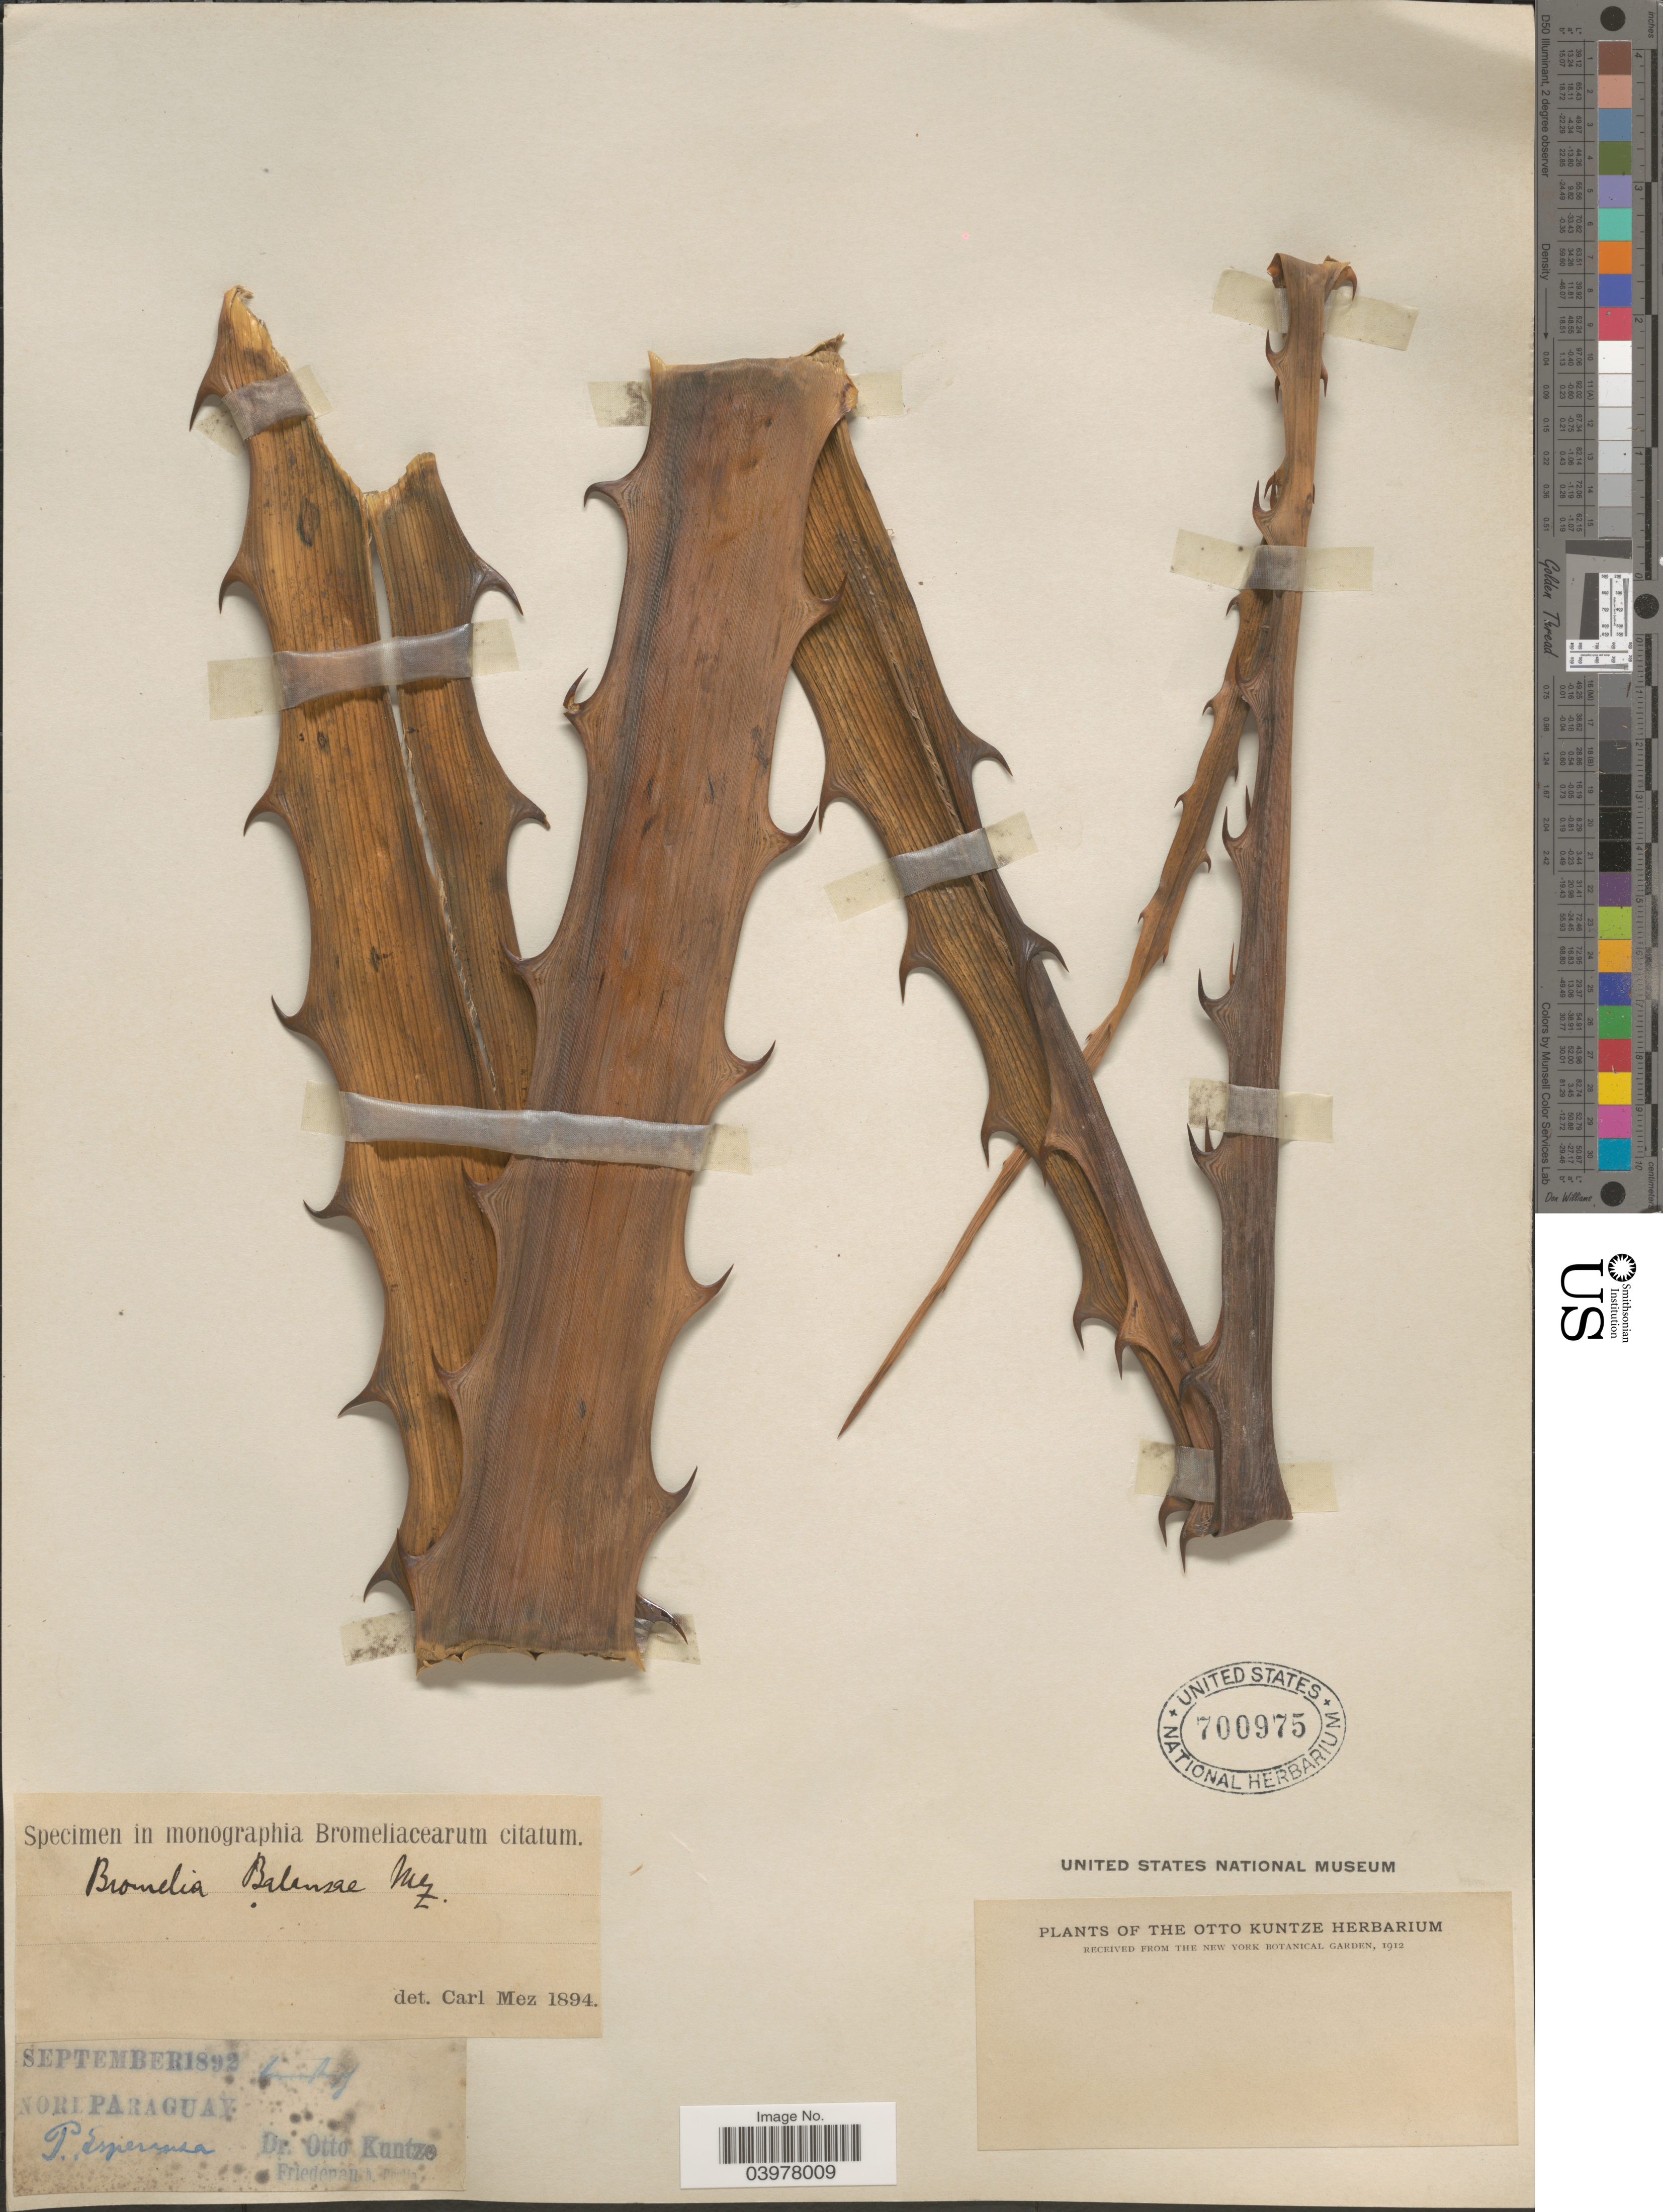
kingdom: Plantae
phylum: Tracheophyta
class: Liliopsida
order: Poales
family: Bromeliaceae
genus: Bromelia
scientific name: Bromelia balansae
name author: Mez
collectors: C.E.O. Kuntze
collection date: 1892-09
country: Paraguay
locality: Nori Paraguay. P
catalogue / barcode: US 700975